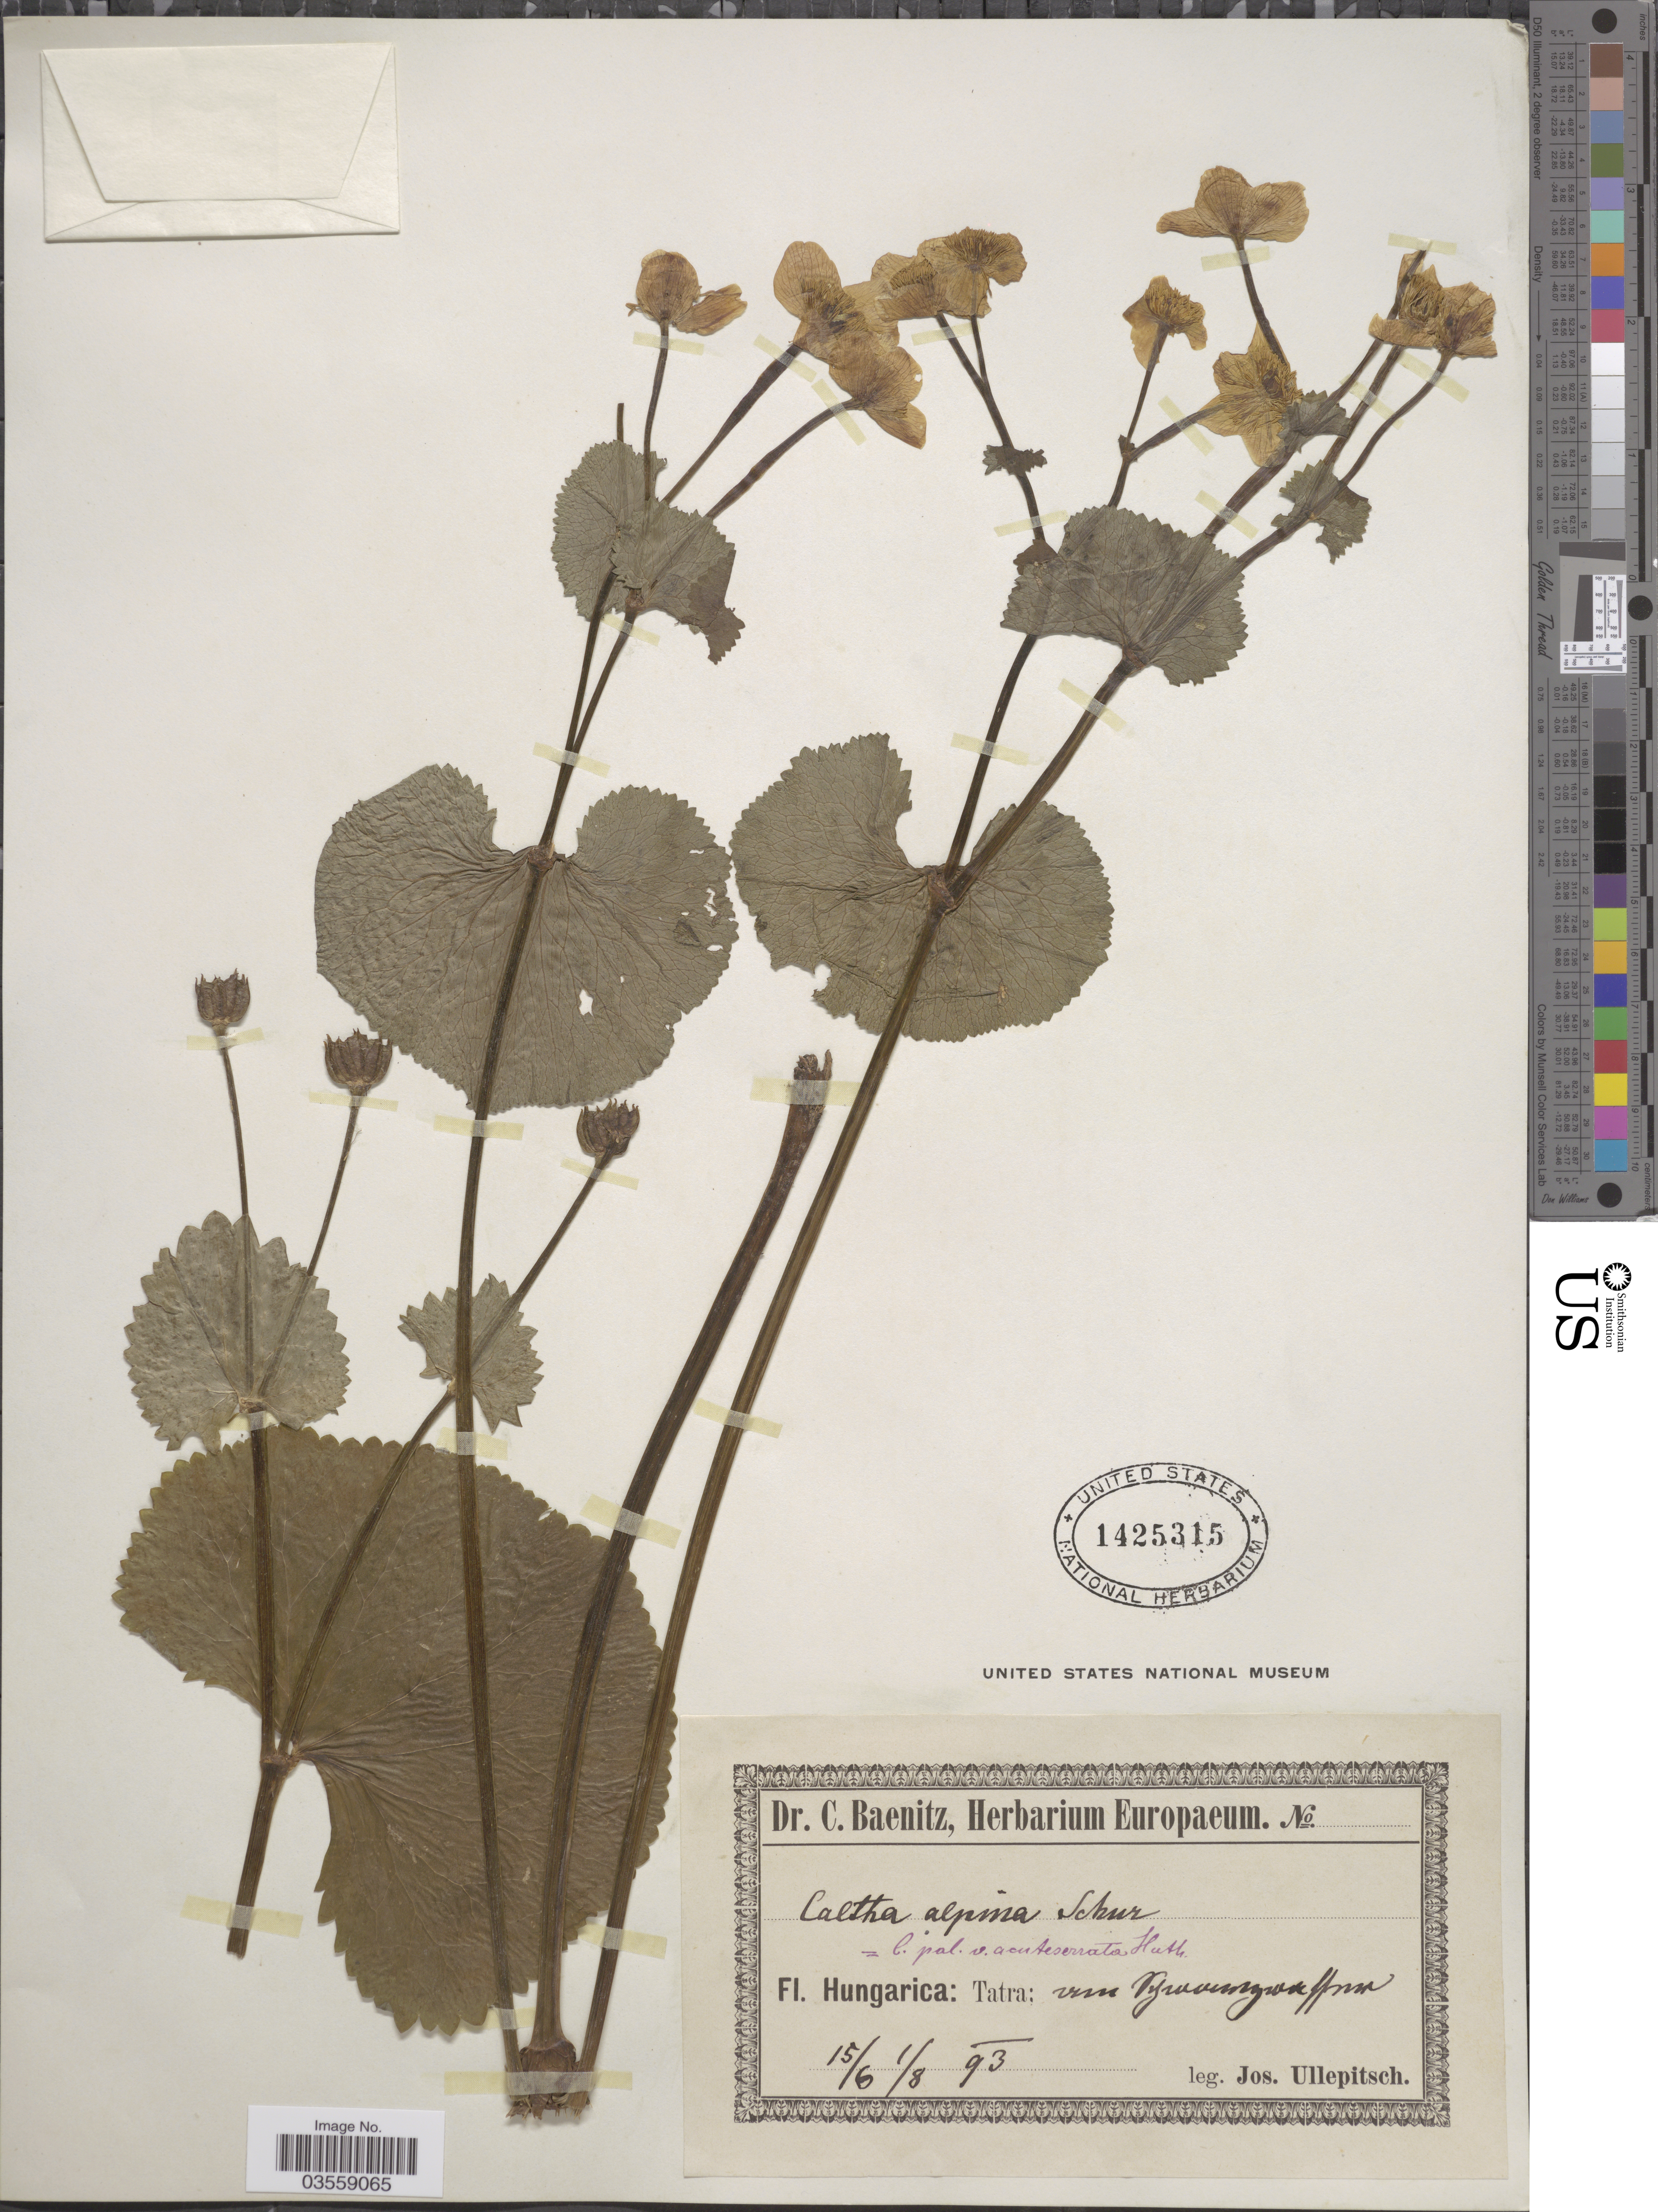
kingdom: Plantae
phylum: Tracheophyta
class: Magnoliopsida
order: Ranunculales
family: Ranunculaceae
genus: Caltha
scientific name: Caltha alpina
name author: (Schur) Schur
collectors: J. Ullepitsch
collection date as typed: Transcribed d/m/y: 15/6/93 to 1/8/93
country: Hungary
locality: Hungarica: Tatra; von [interpreted] Tungwazwaflum [interpreted].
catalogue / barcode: US 1425315